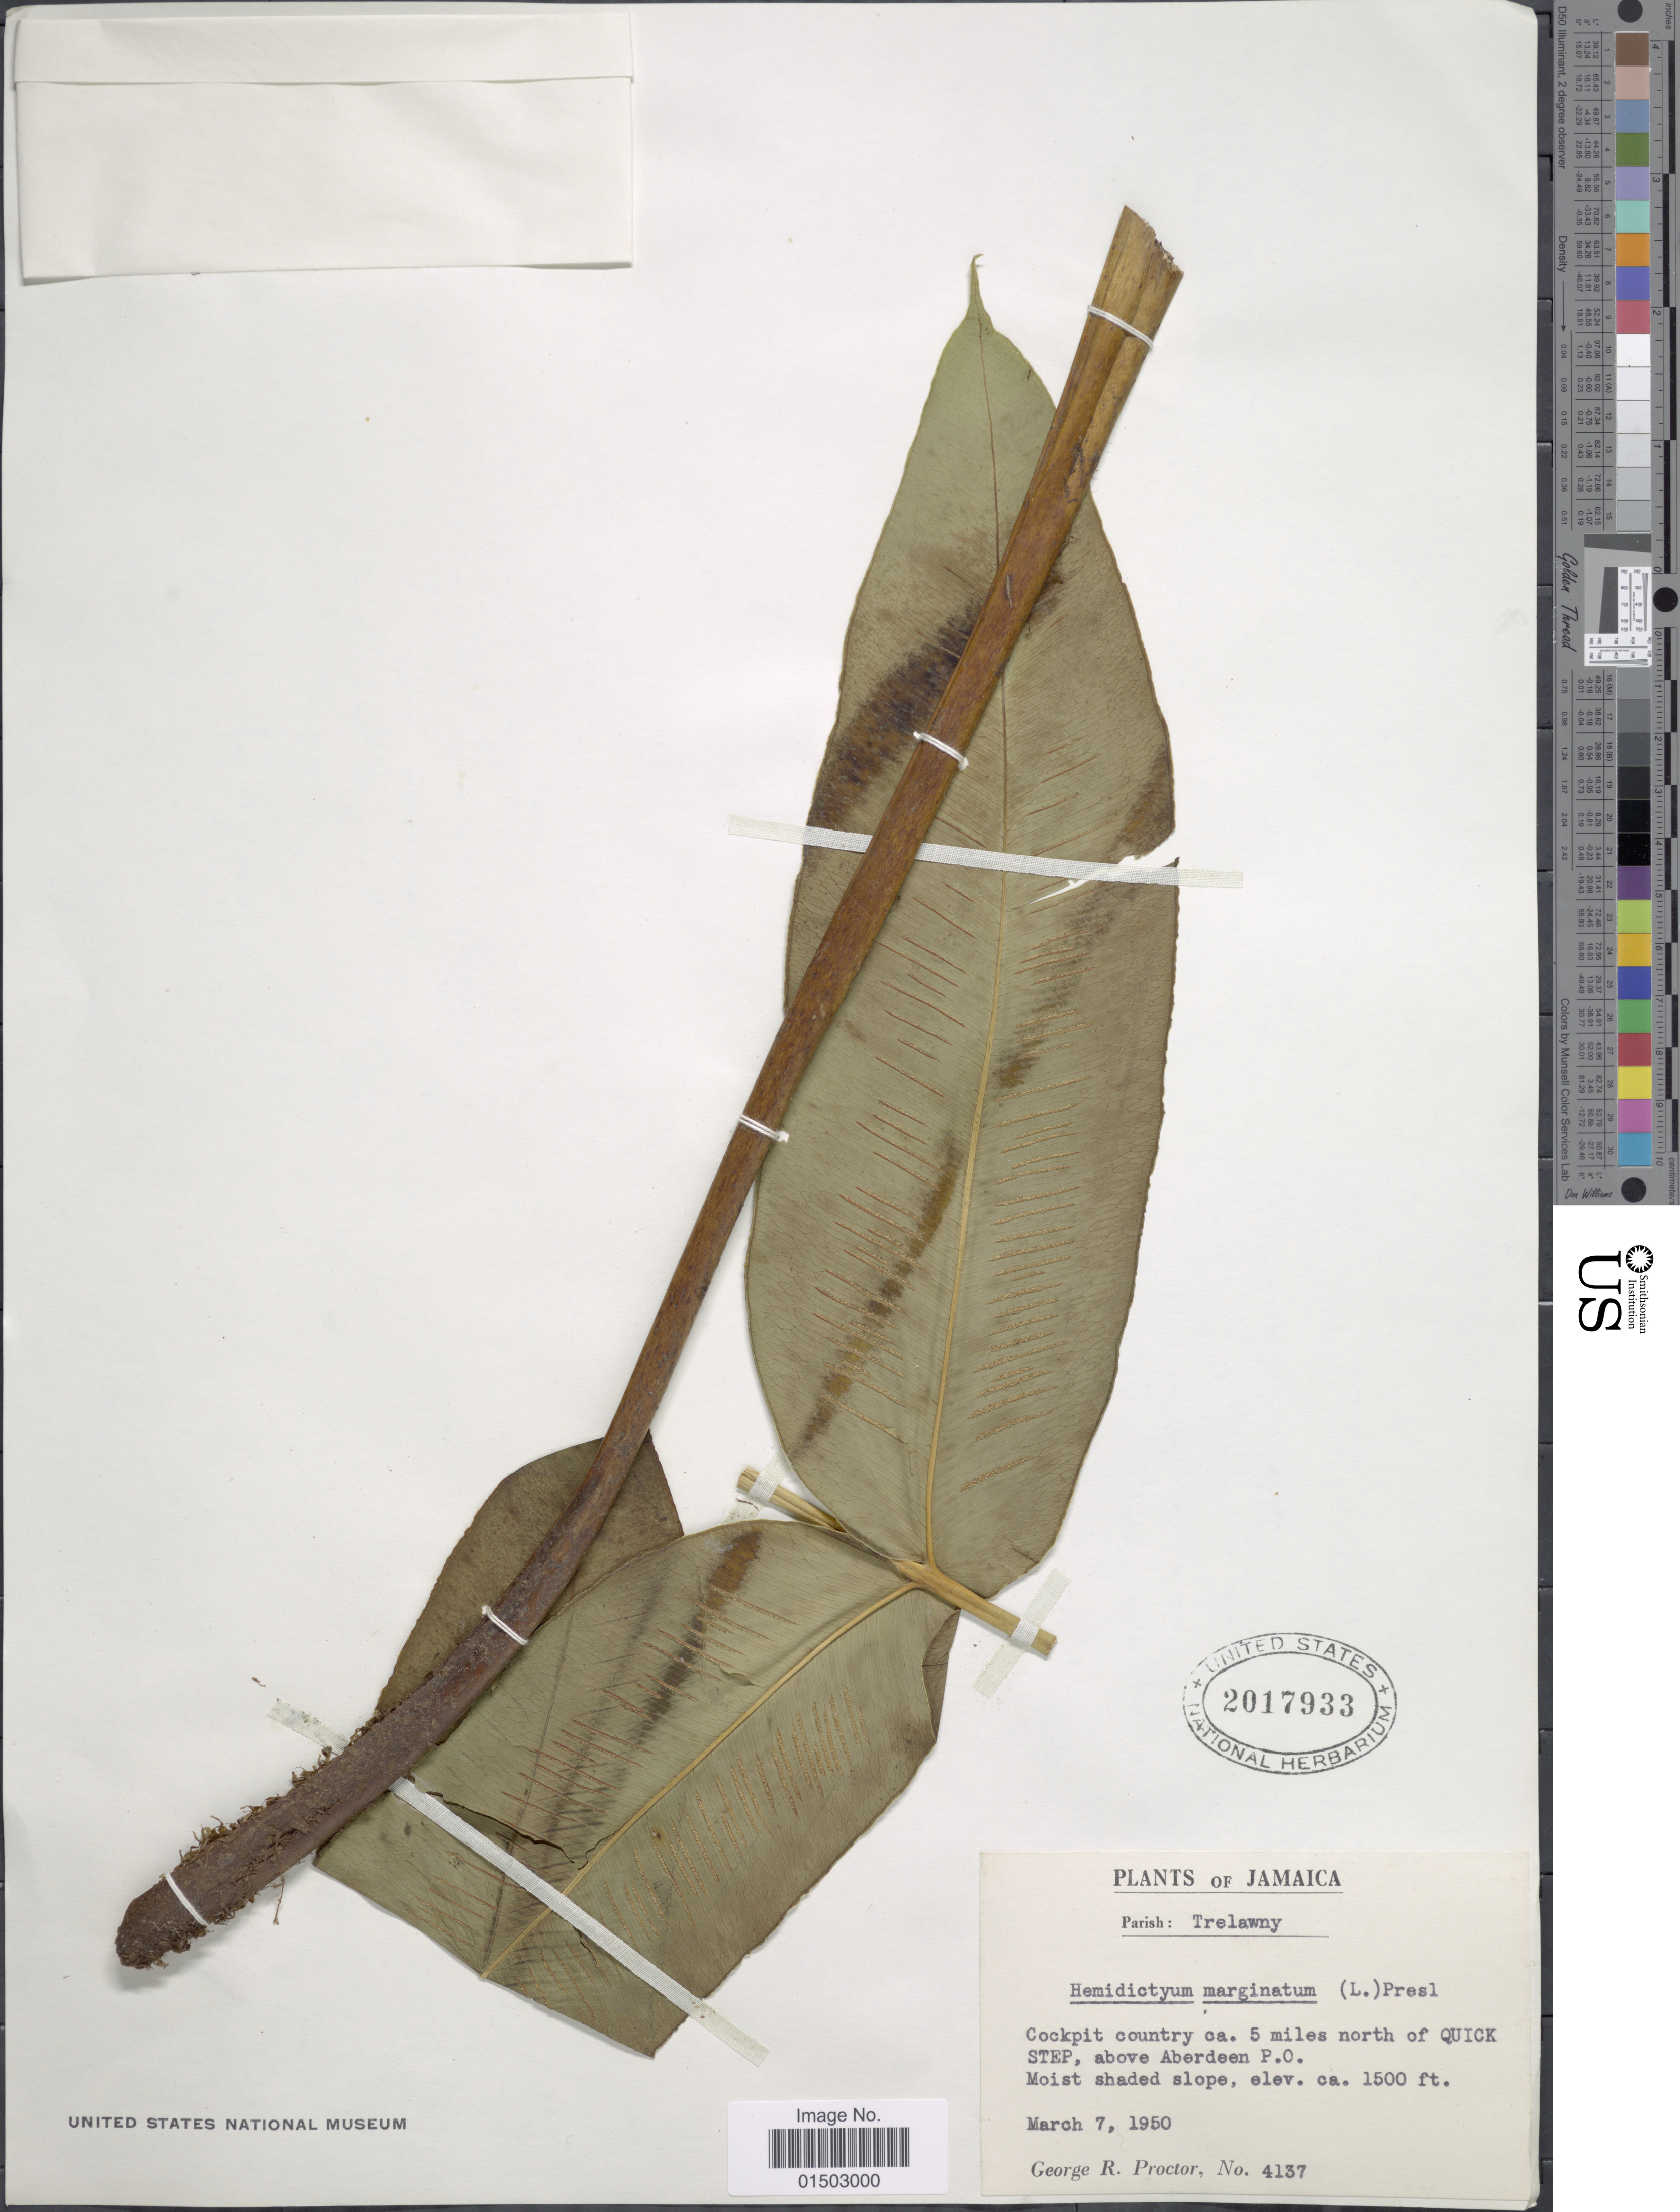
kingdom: Plantae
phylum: Tracheophyta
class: Polypodiopsida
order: Polypodiales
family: Hemidictyaceae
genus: Hemidictyum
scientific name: Hemidictyum marginatum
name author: (L.) C. Presl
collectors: G. R. Proctor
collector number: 4137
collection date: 1950-03-07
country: Jamaica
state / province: Trelawny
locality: Parish: Trelawny, Cockpit country ca. 5 miles north of Quick Step, above Aberdeen P.O.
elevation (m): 457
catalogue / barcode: US 2017933